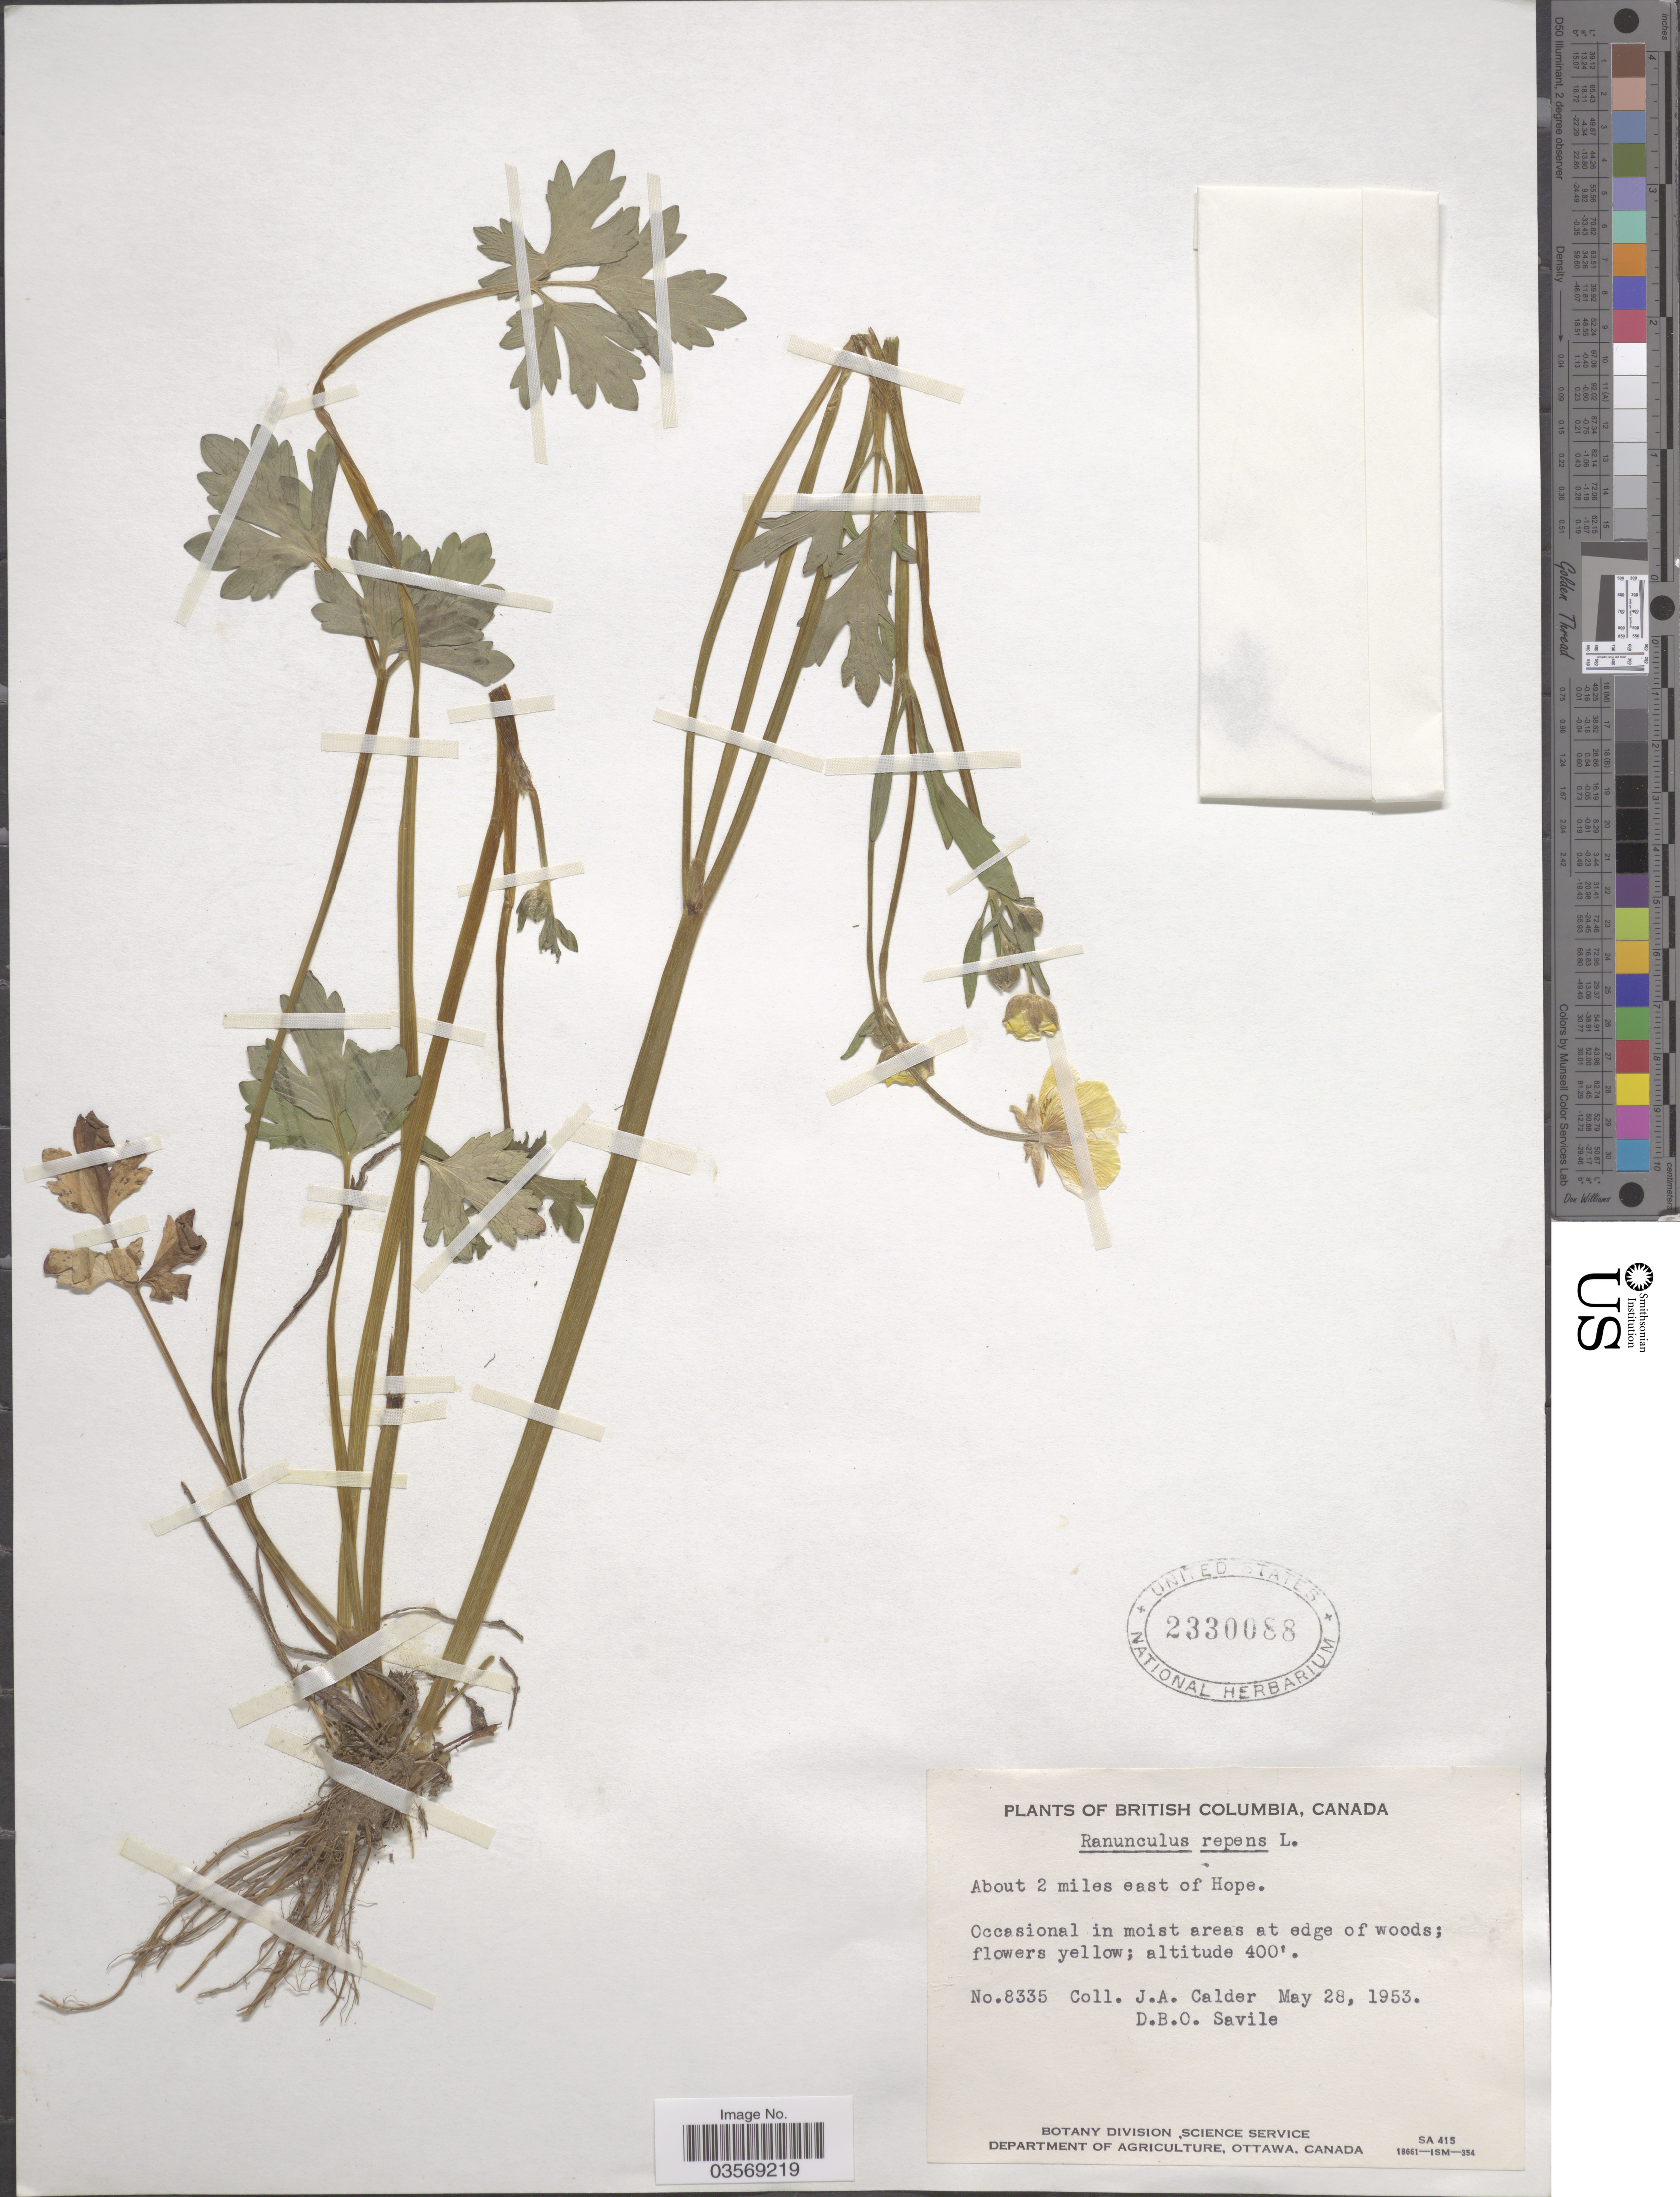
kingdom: Plantae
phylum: Tracheophyta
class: Magnoliopsida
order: Ranunculales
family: Ranunculaceae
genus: Ranunculus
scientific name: Ranunculus repens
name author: L.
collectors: J. A. Calder & D. Savile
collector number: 8335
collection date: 1953-05-28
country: Canada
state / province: British Columbia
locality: About 2 miles east of Hope.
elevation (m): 122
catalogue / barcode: US 2330088